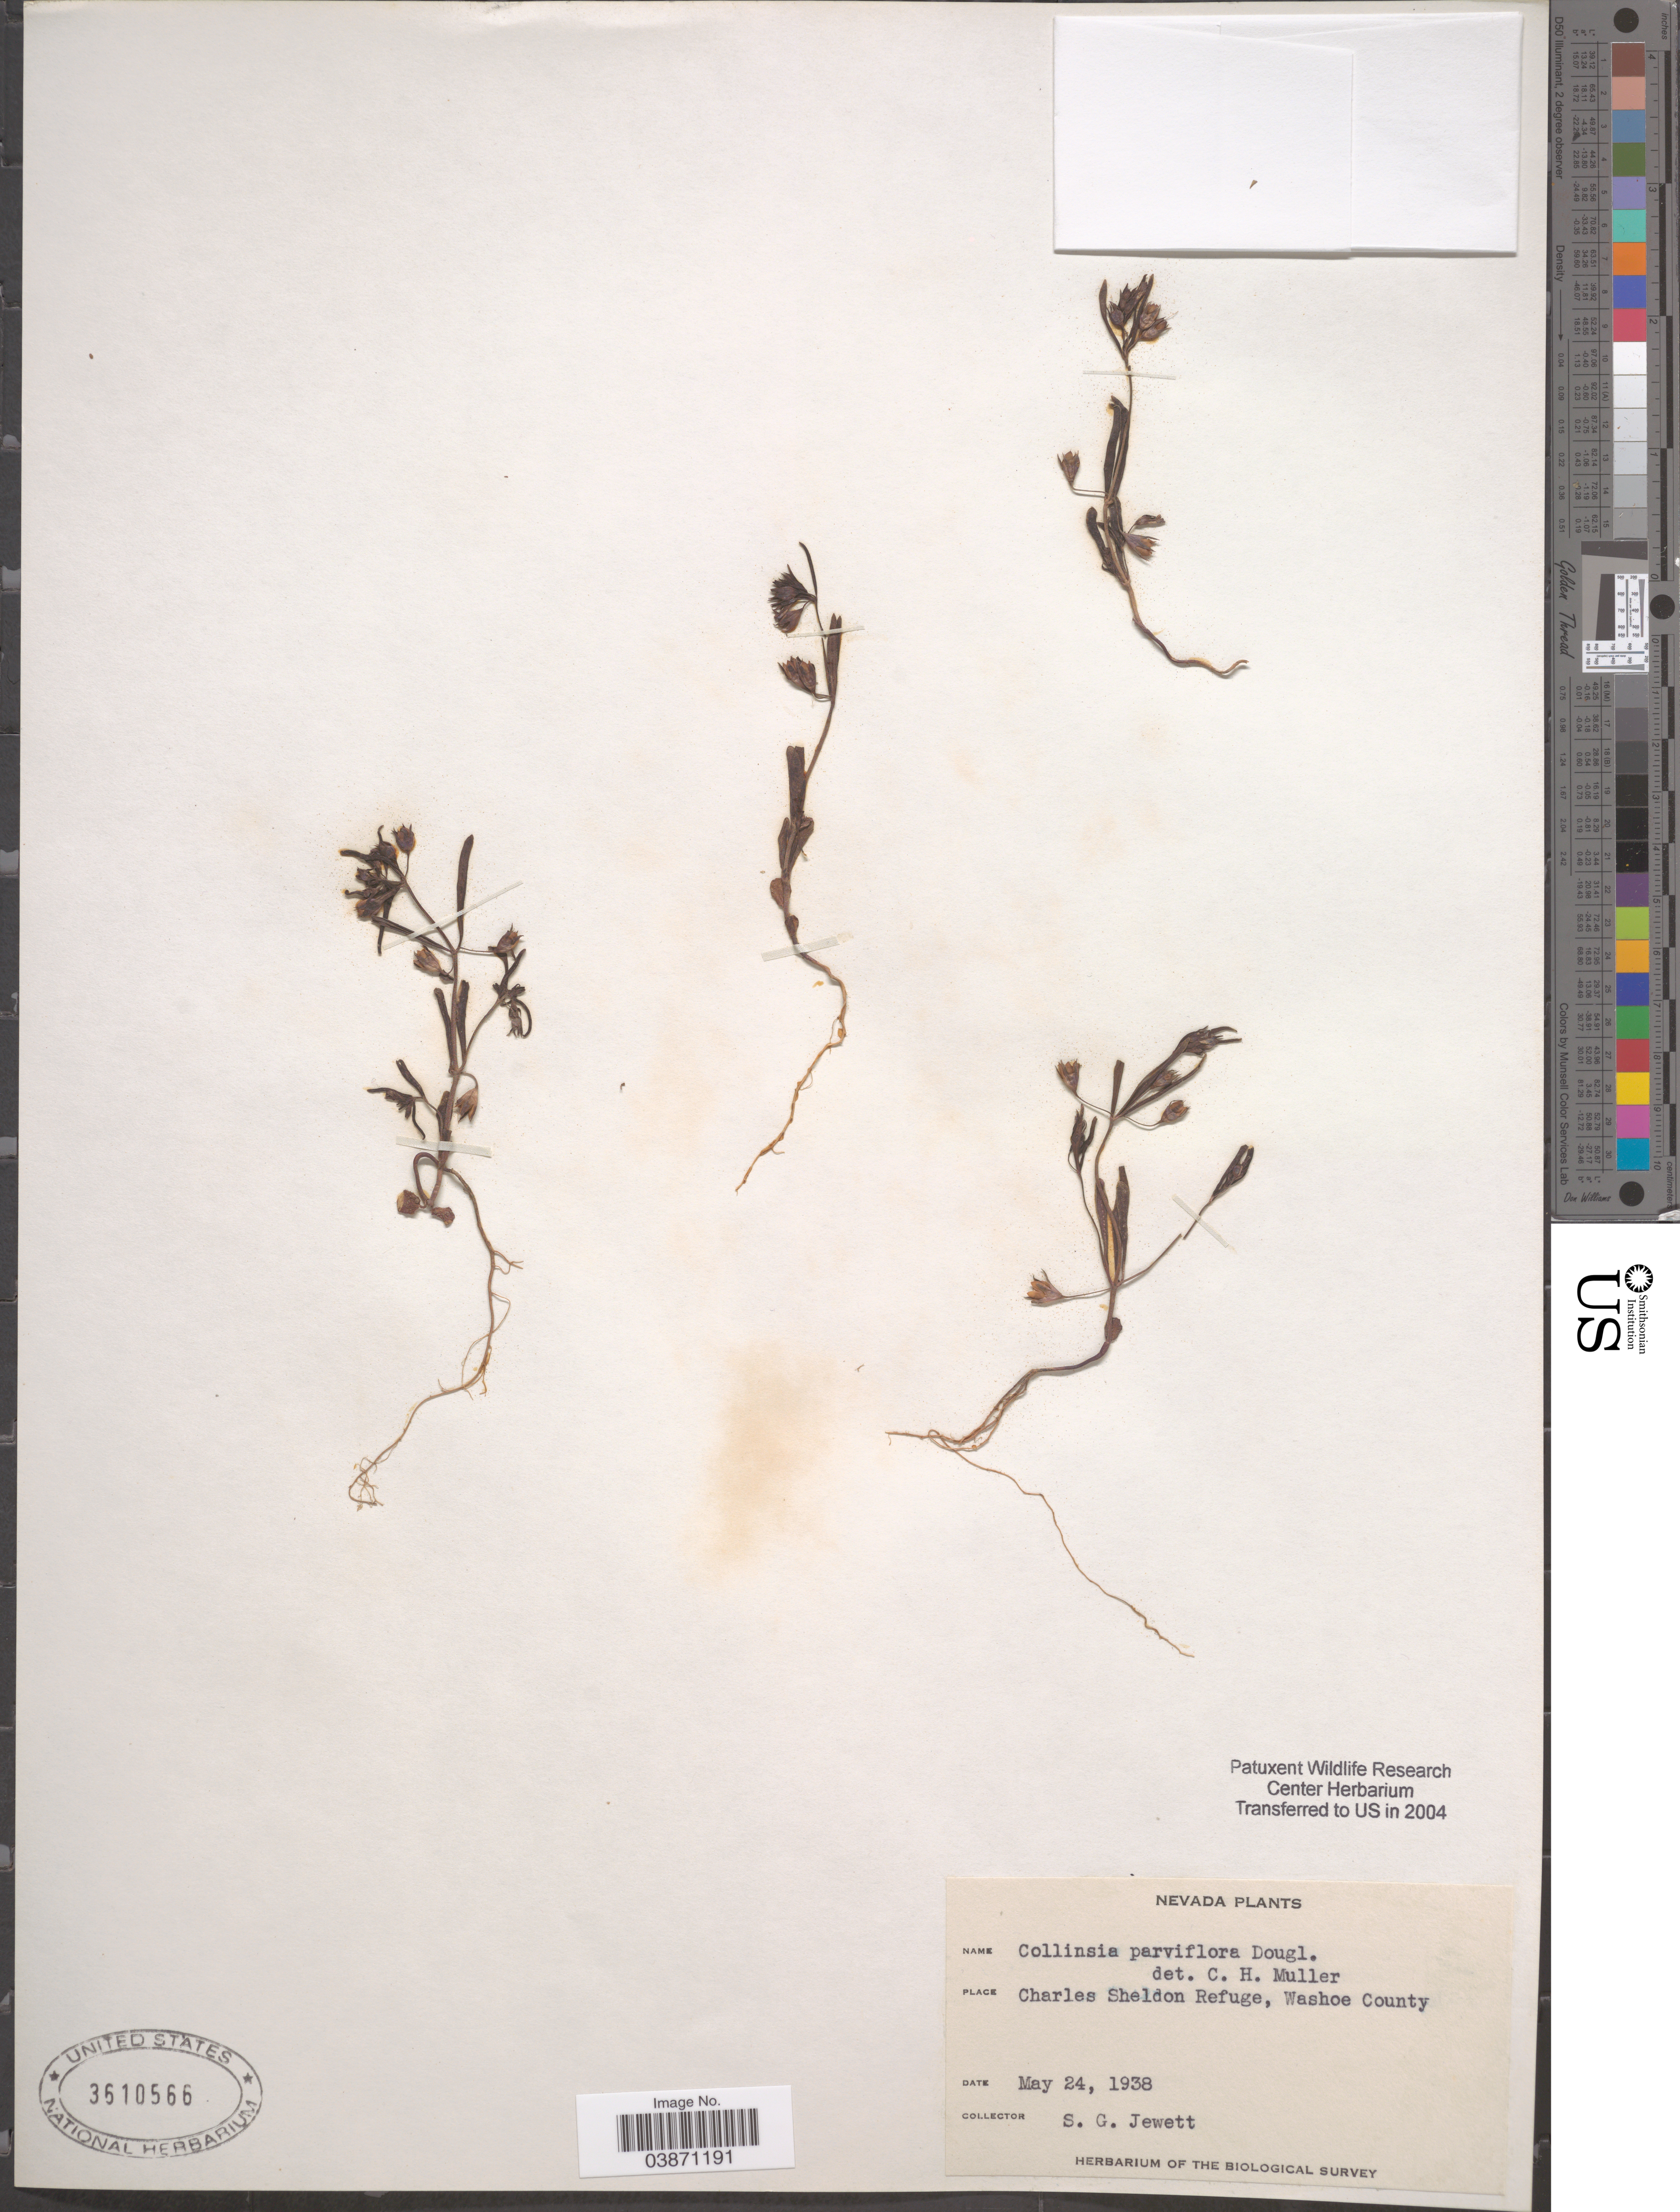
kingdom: Plantae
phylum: Tracheophyta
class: Magnoliopsida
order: Lamiales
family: Plantaginaceae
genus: Collinsia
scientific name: Collinsia parviflora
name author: Douglas ex Lindl.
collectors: S. Jewett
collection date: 1938-05-24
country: United States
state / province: Nevada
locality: Charles Sheldon Refuge, Washoe County.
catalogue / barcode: US 3610566